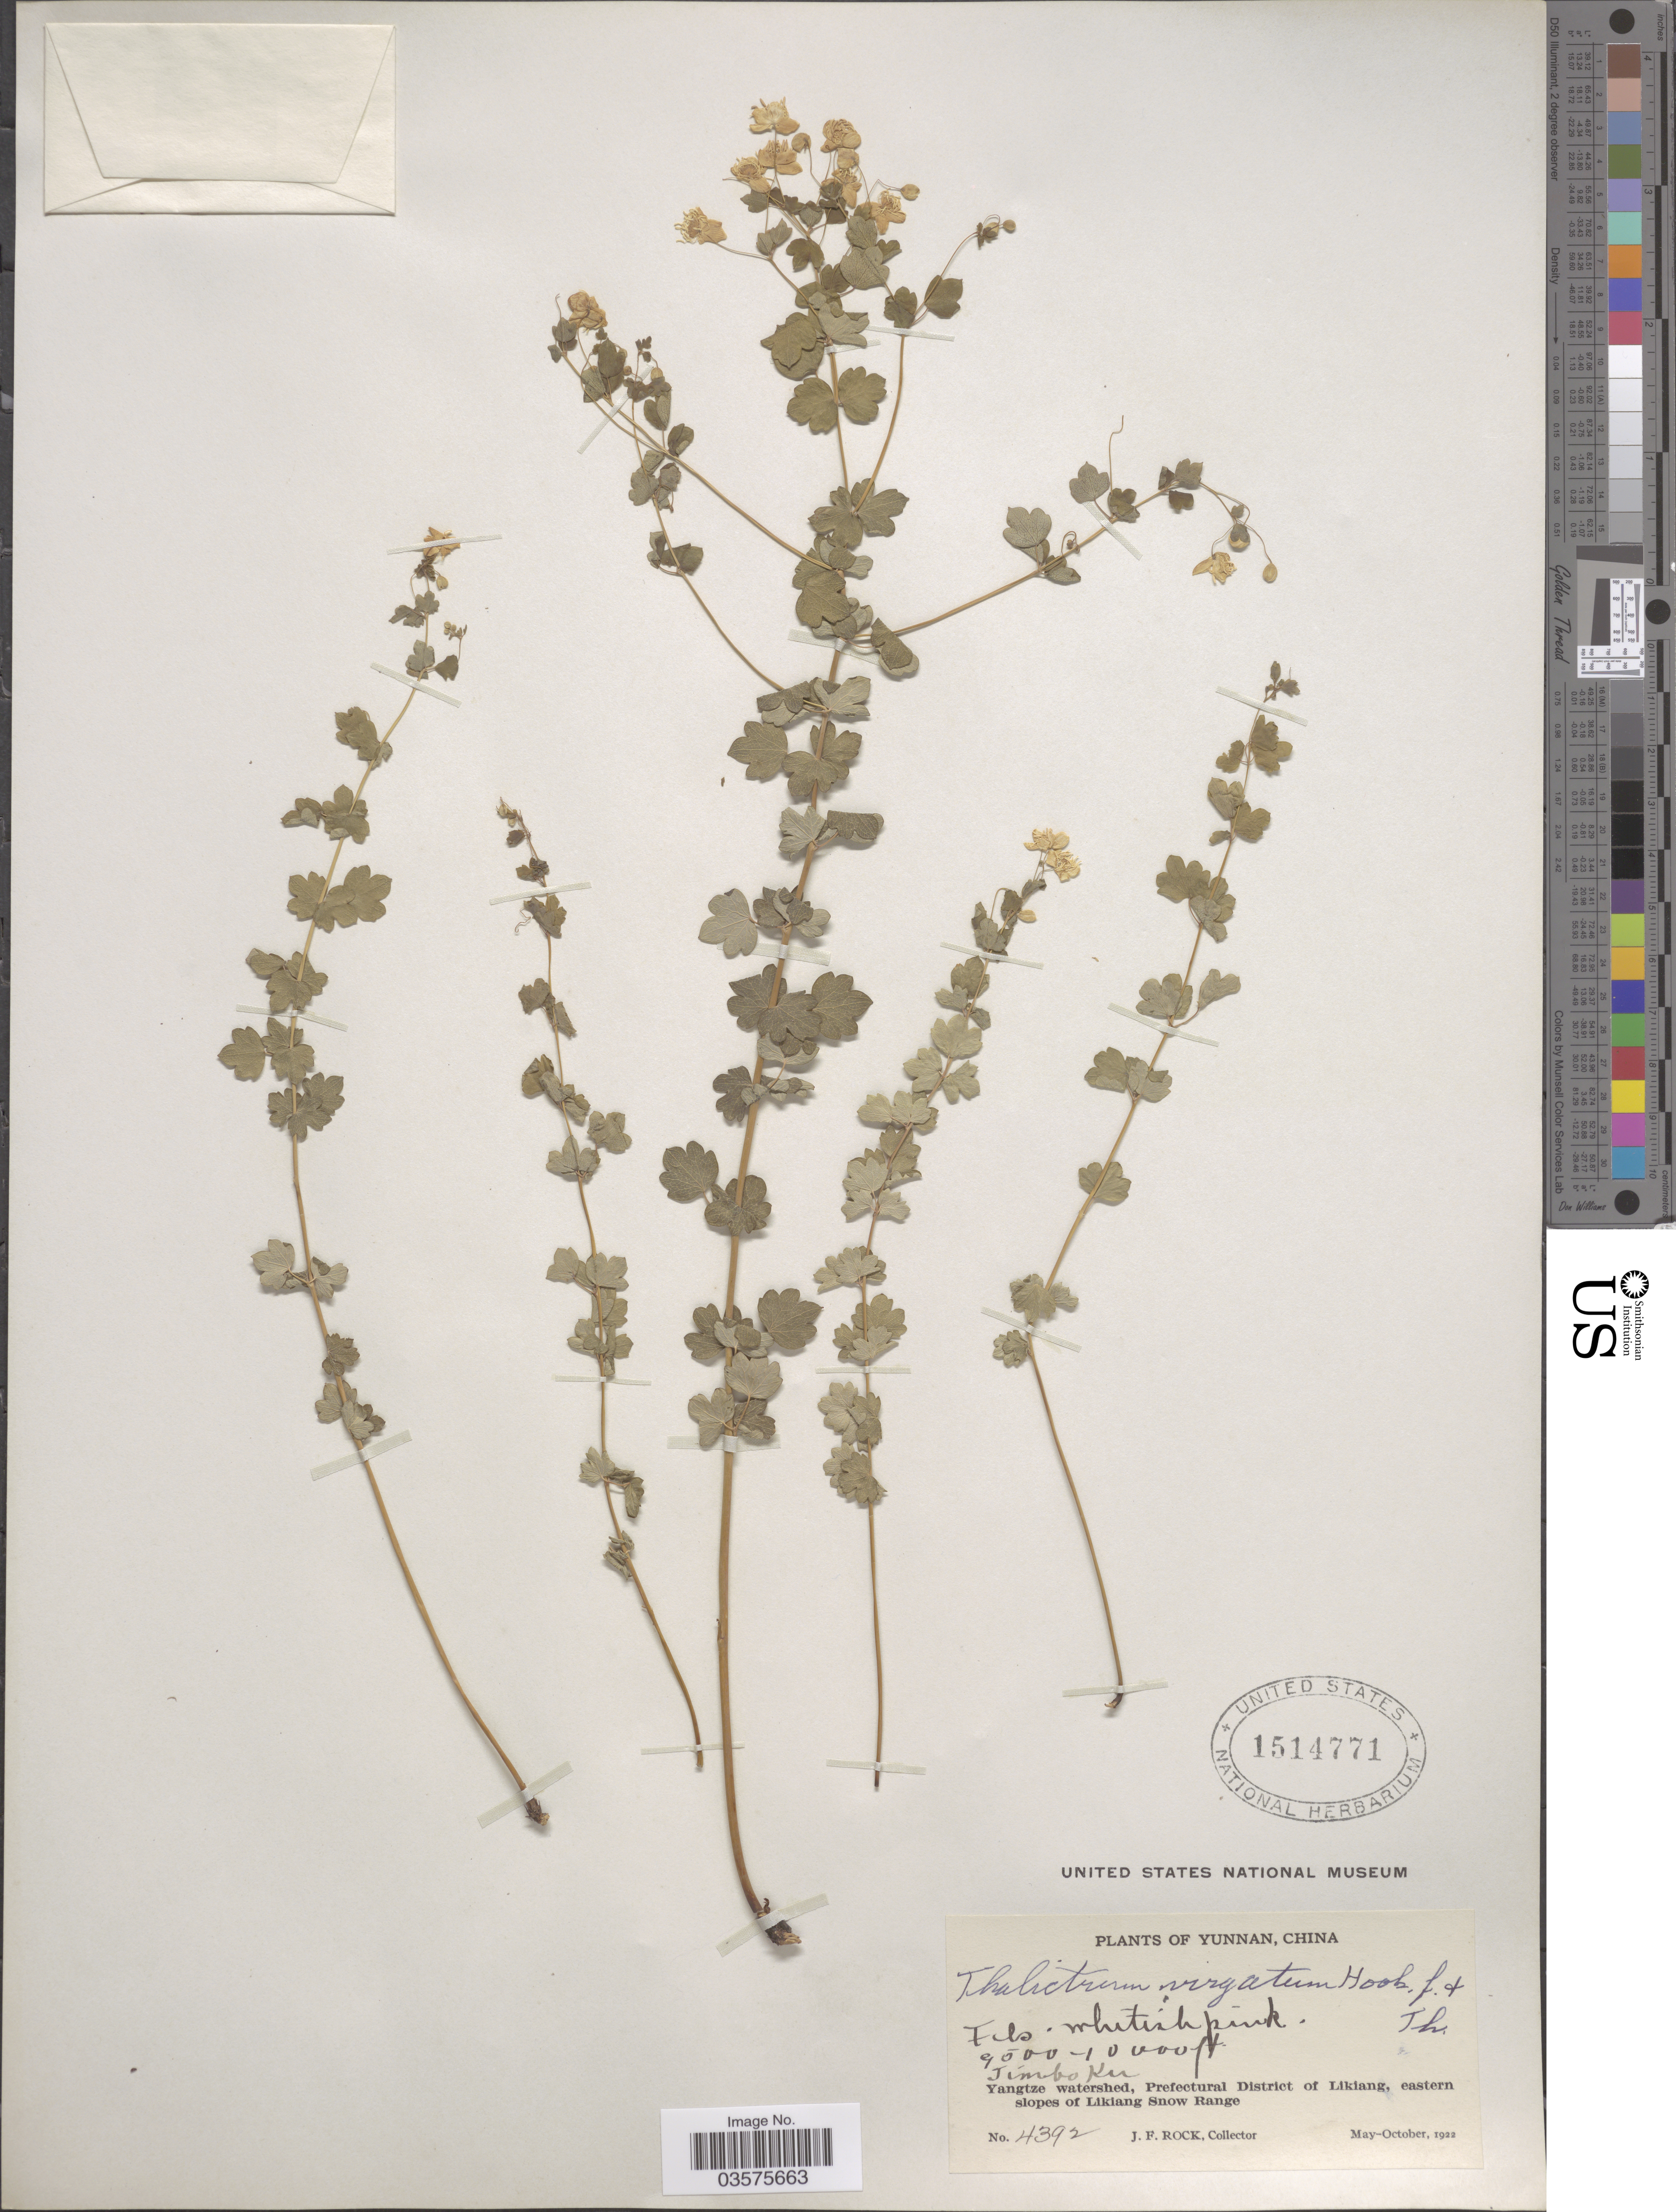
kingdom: Plantae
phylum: Tracheophyta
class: Magnoliopsida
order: Ranunculales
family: Ranunculaceae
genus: Thalictrum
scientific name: Thalictrum virgatum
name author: Hook. f. & Thomson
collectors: J. Rock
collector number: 4392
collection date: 1922-05/1922-10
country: China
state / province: Yunnan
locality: Jimbo Ku. Yangtze watershed, Prefectural District of Likiang, eastern slopes of Likiang Snow Range.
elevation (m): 2896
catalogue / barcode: US 1514771